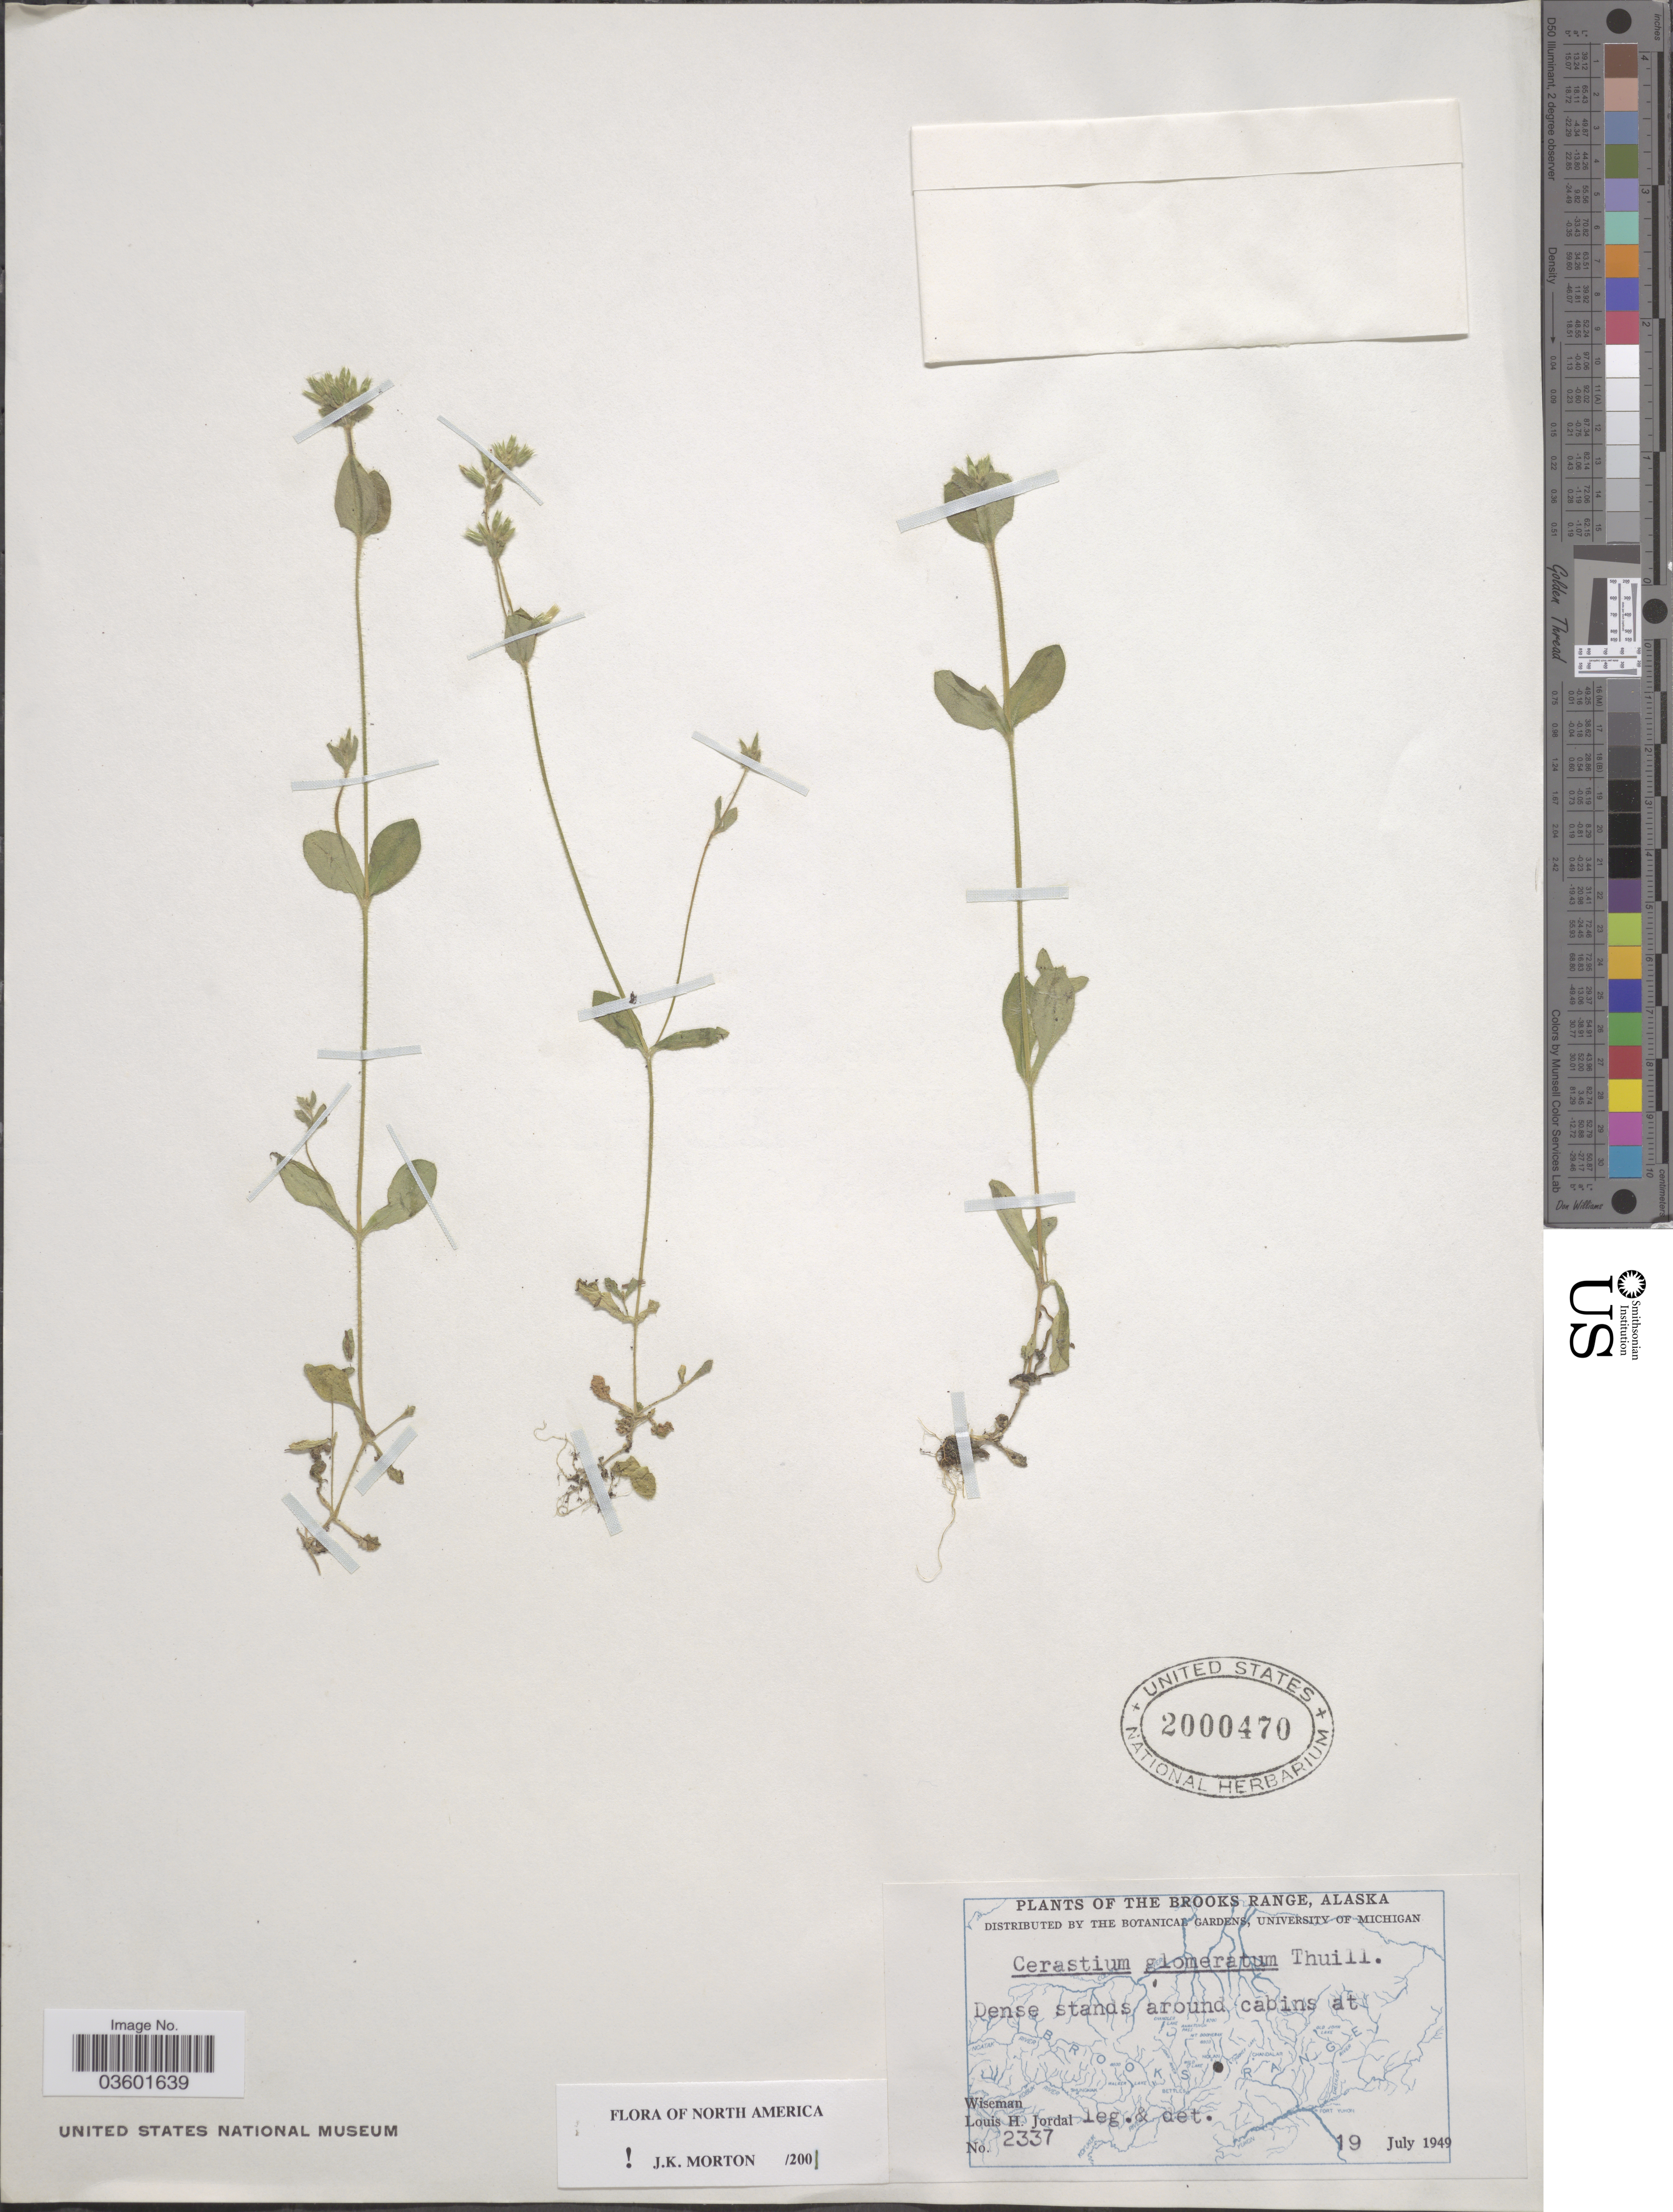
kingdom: Plantae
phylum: Tracheophyta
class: Magnoliopsida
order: Caryophyllales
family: Caryophyllaceae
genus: Cerastium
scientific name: Cerastium glomeratum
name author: Thuill.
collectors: L. Jordal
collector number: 2337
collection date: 1949-07-19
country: United States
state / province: Alaska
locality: Brooks Range. Around cabins at Wiseman.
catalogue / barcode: US 2000470